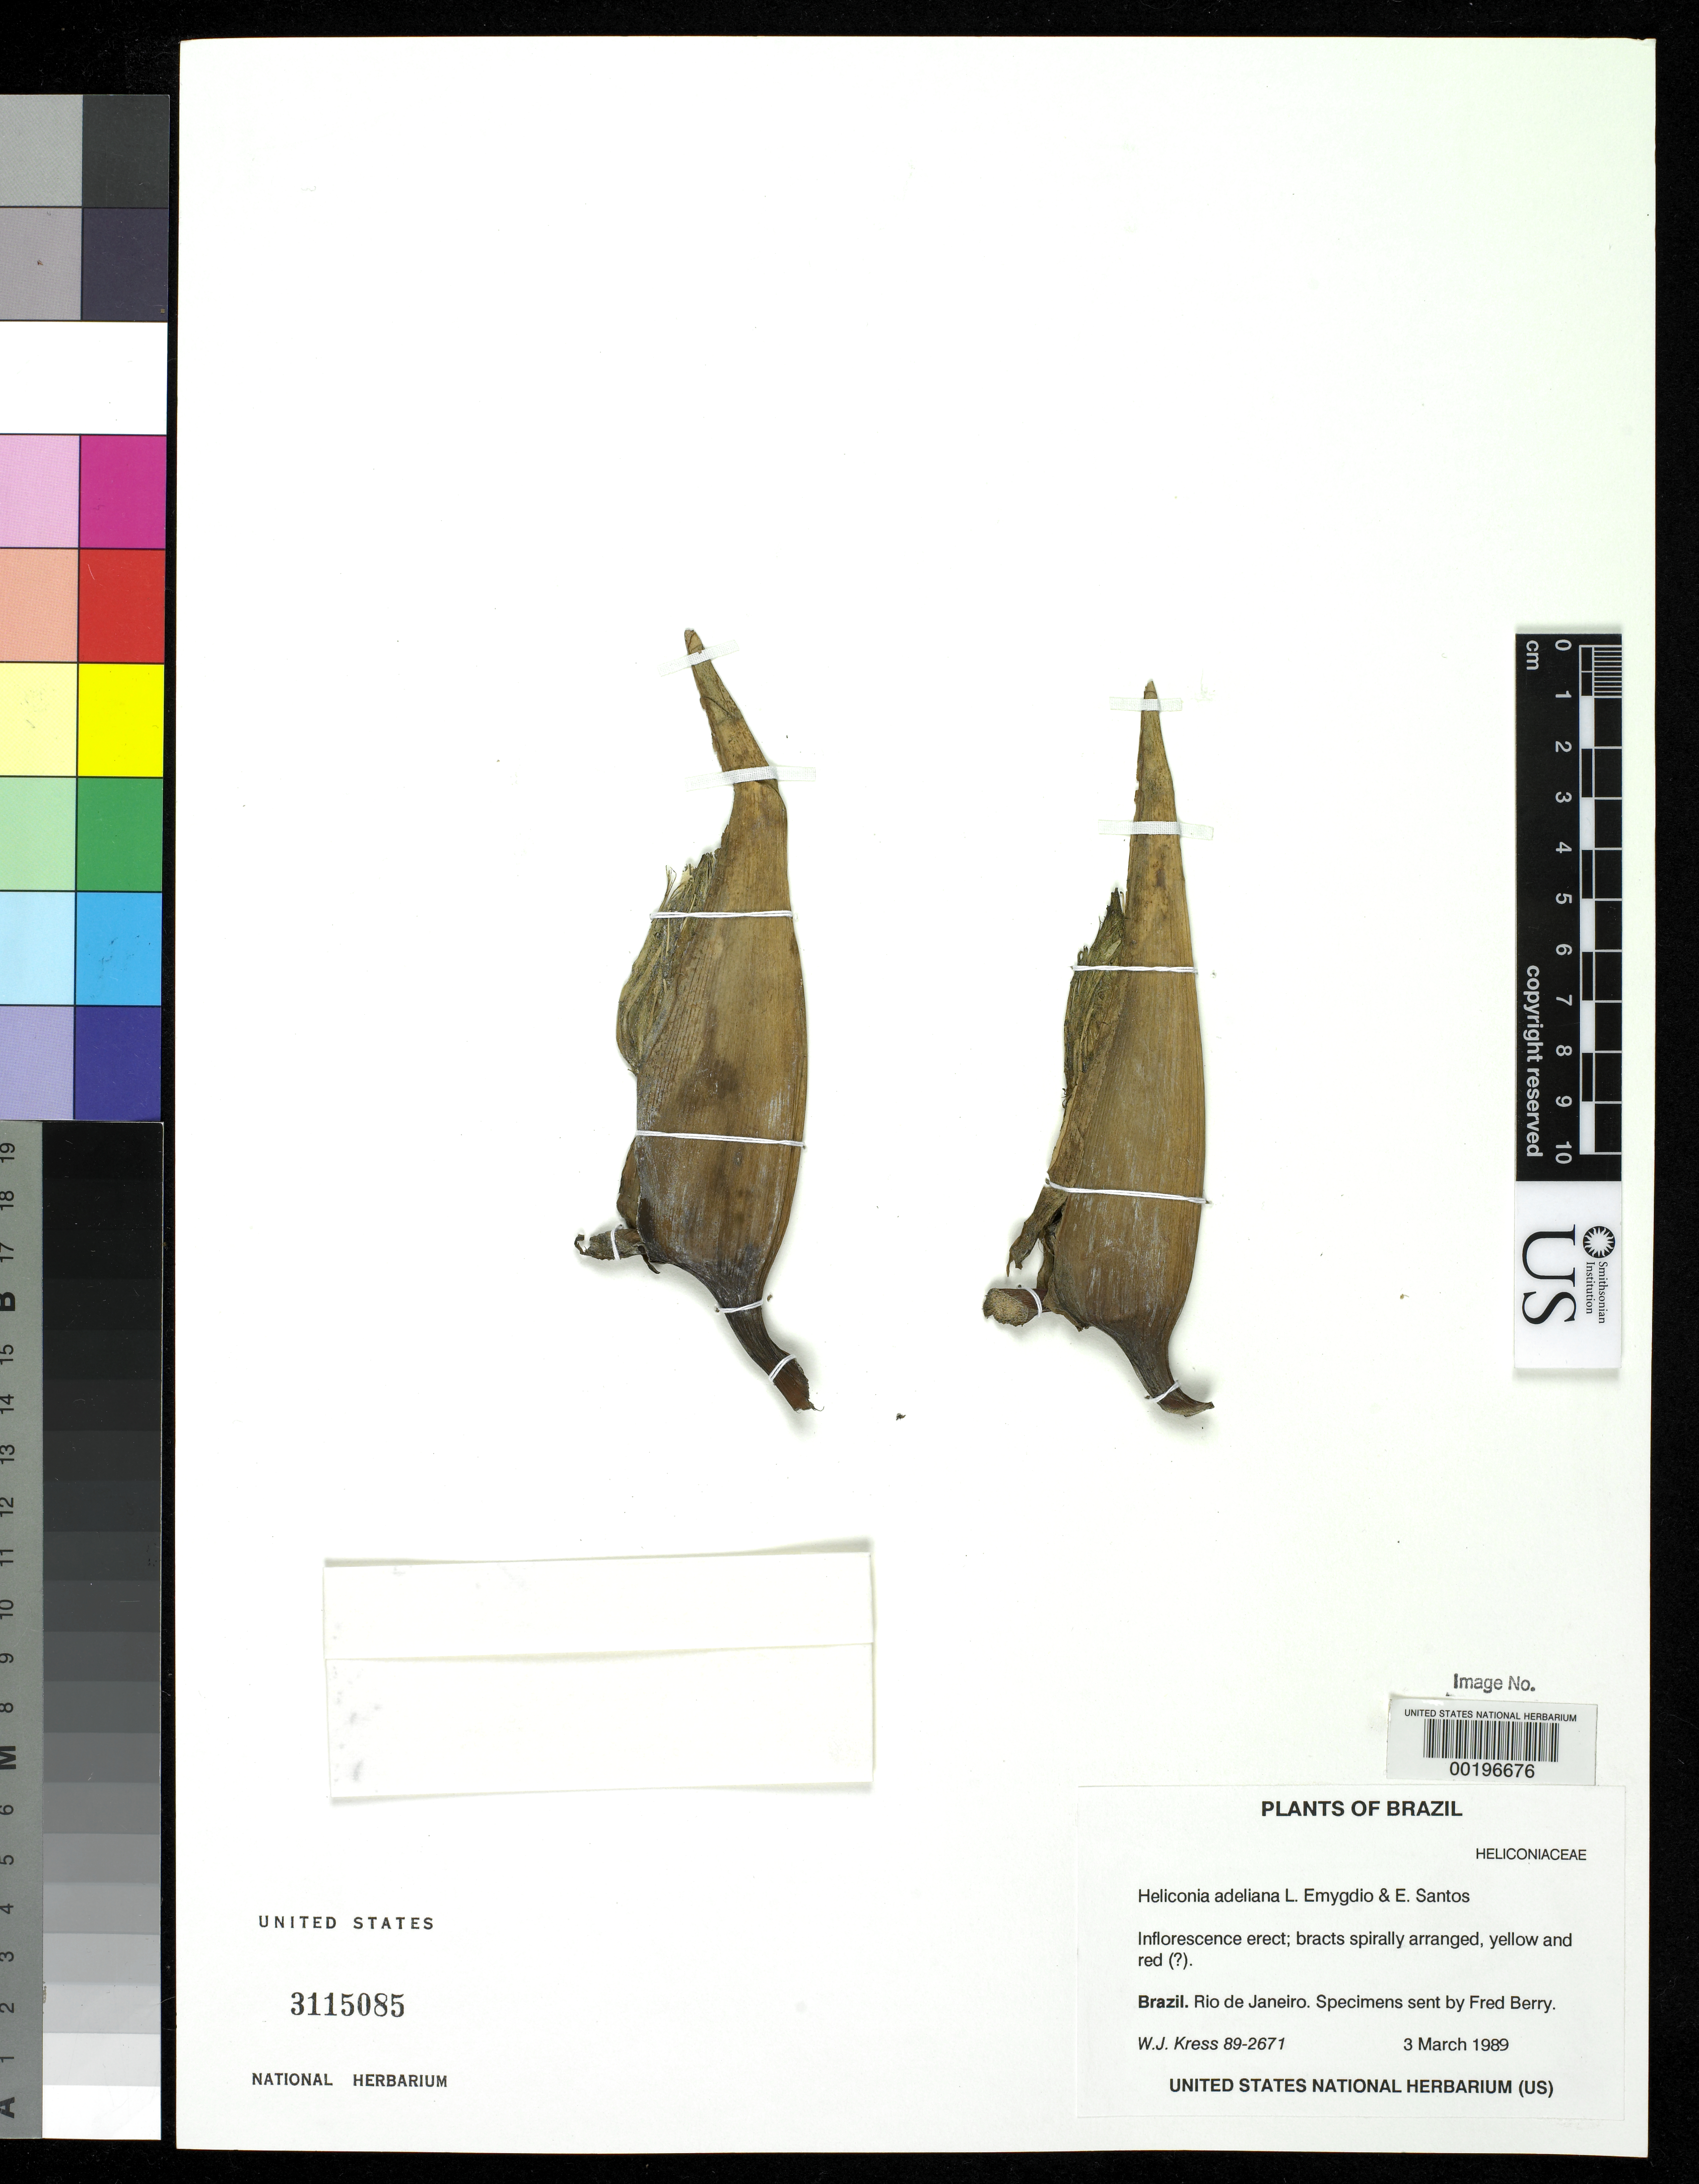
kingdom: Plantae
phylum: Tracheophyta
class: Liliopsida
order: Zingiberales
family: Heliconiaceae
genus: Heliconia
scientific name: Heliconia adeliana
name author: Emygdio & E. Santos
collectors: W. J. Kress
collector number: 89-2671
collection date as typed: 03 Mar 1989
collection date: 1989-03-03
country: Brazil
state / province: Rio de Janeiro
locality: Specimens sent by fred berry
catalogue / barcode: US 3115085